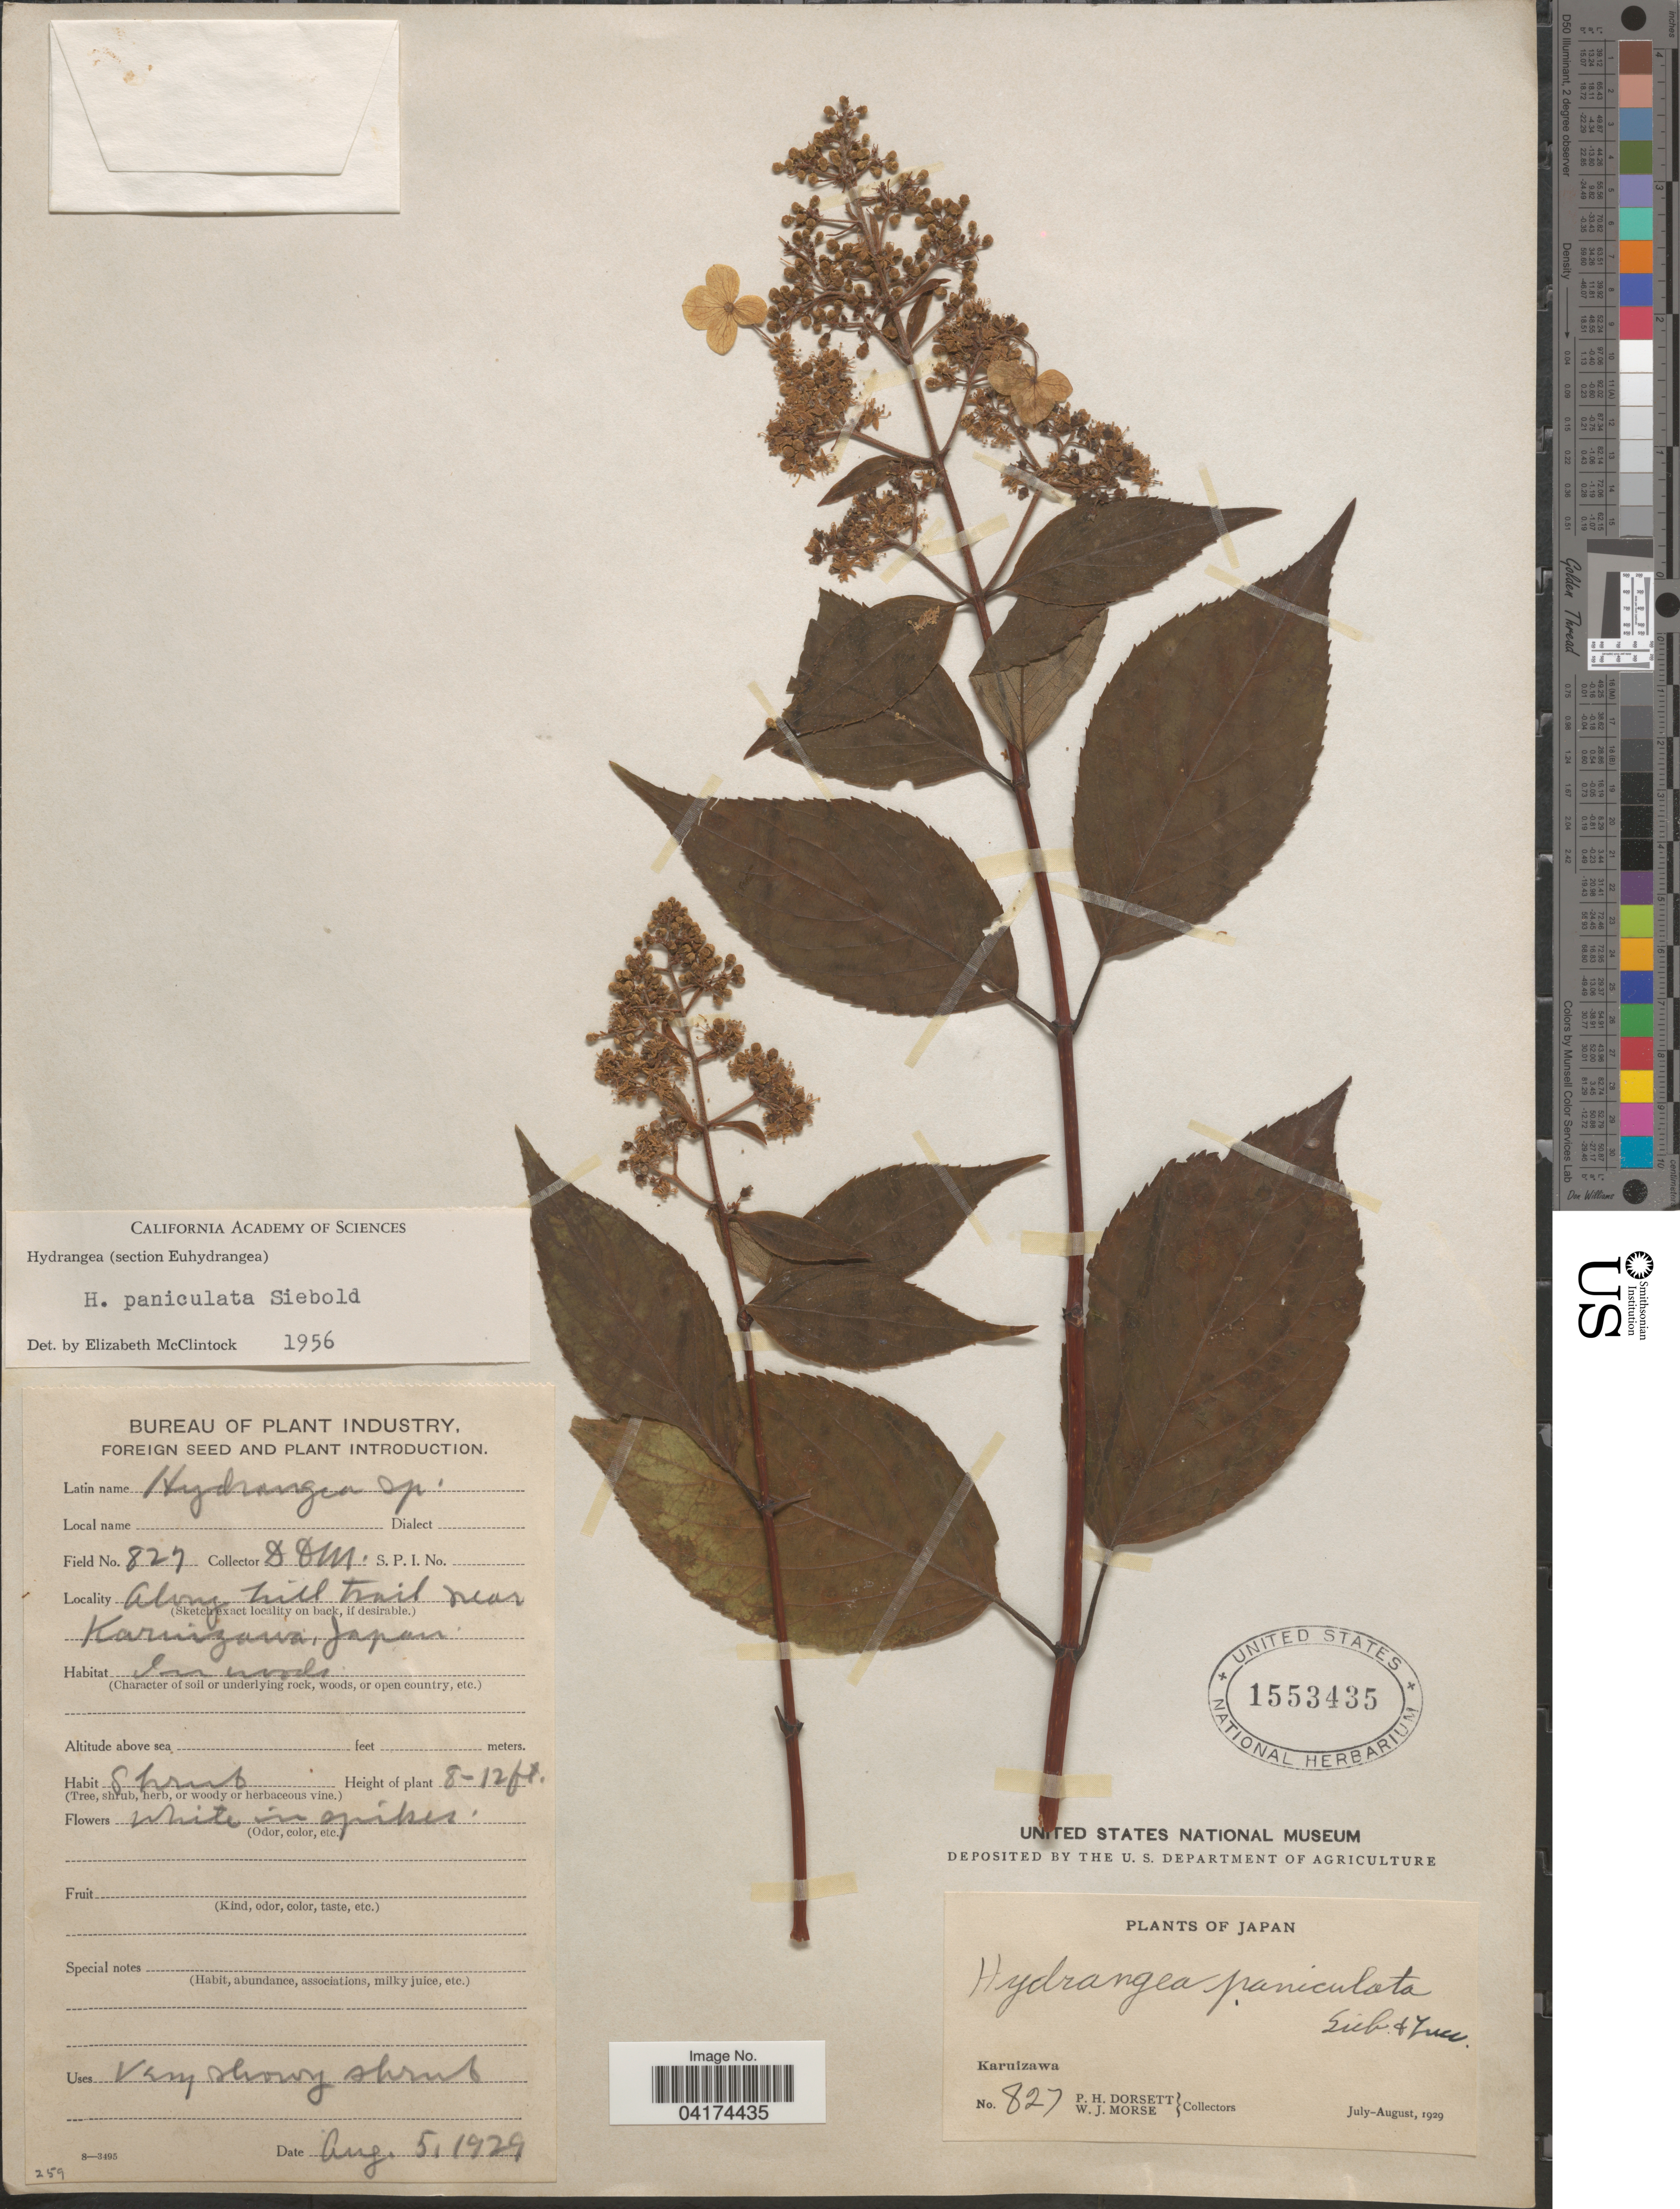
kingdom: Plantae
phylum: Tracheophyta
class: Magnoliopsida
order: Cornales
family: Hydrangeaceae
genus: Hydrangea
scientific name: Hydrangea paniculata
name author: Siebold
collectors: P. H. Dorsett & W. J. Morse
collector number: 827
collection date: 1929-08-05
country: Japan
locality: Along hill trail near Karuizawa.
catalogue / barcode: US 1553435